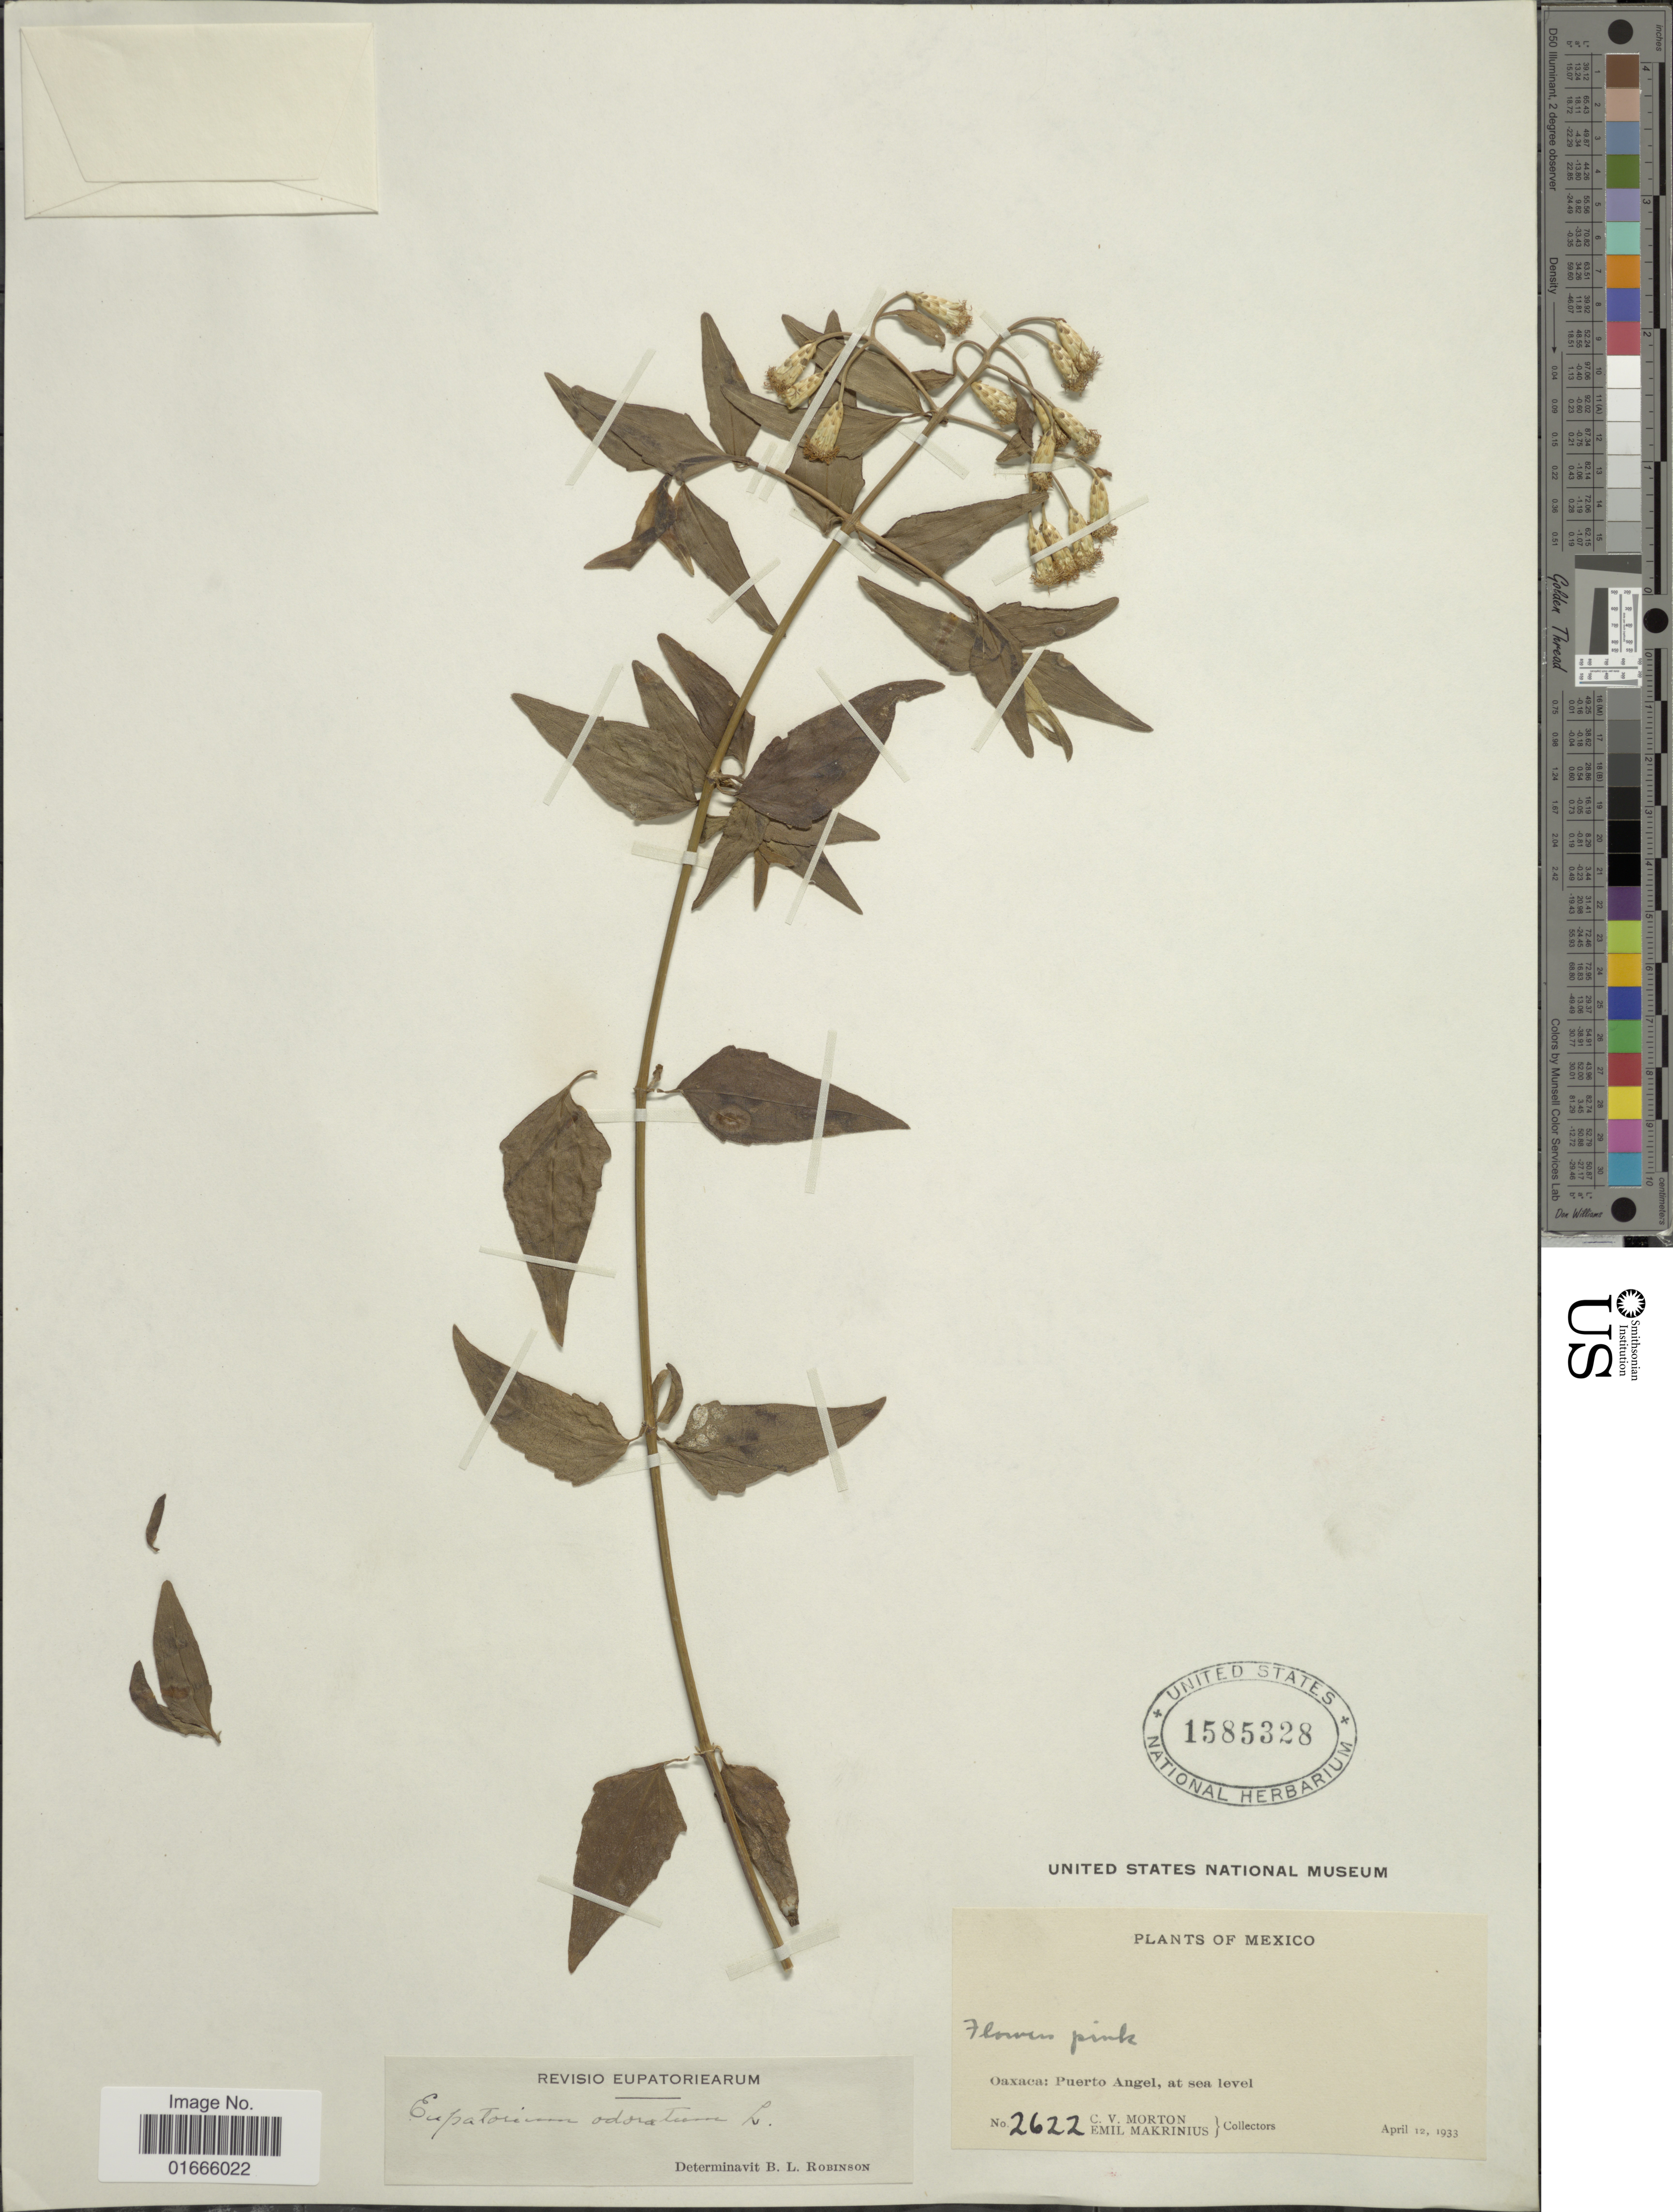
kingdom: Plantae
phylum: Tracheophyta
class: Magnoliopsida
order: Asterales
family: Asteraceae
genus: Chromolaena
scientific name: Chromolaena odorata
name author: (L.) R.M. King & H. Rob.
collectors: C. V. Morton & E. Makrinius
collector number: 2622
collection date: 1933-04-12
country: Mexico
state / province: Oaxaca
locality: Oaxaca: Puerto Angel, at Sea level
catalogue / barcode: US 1585328